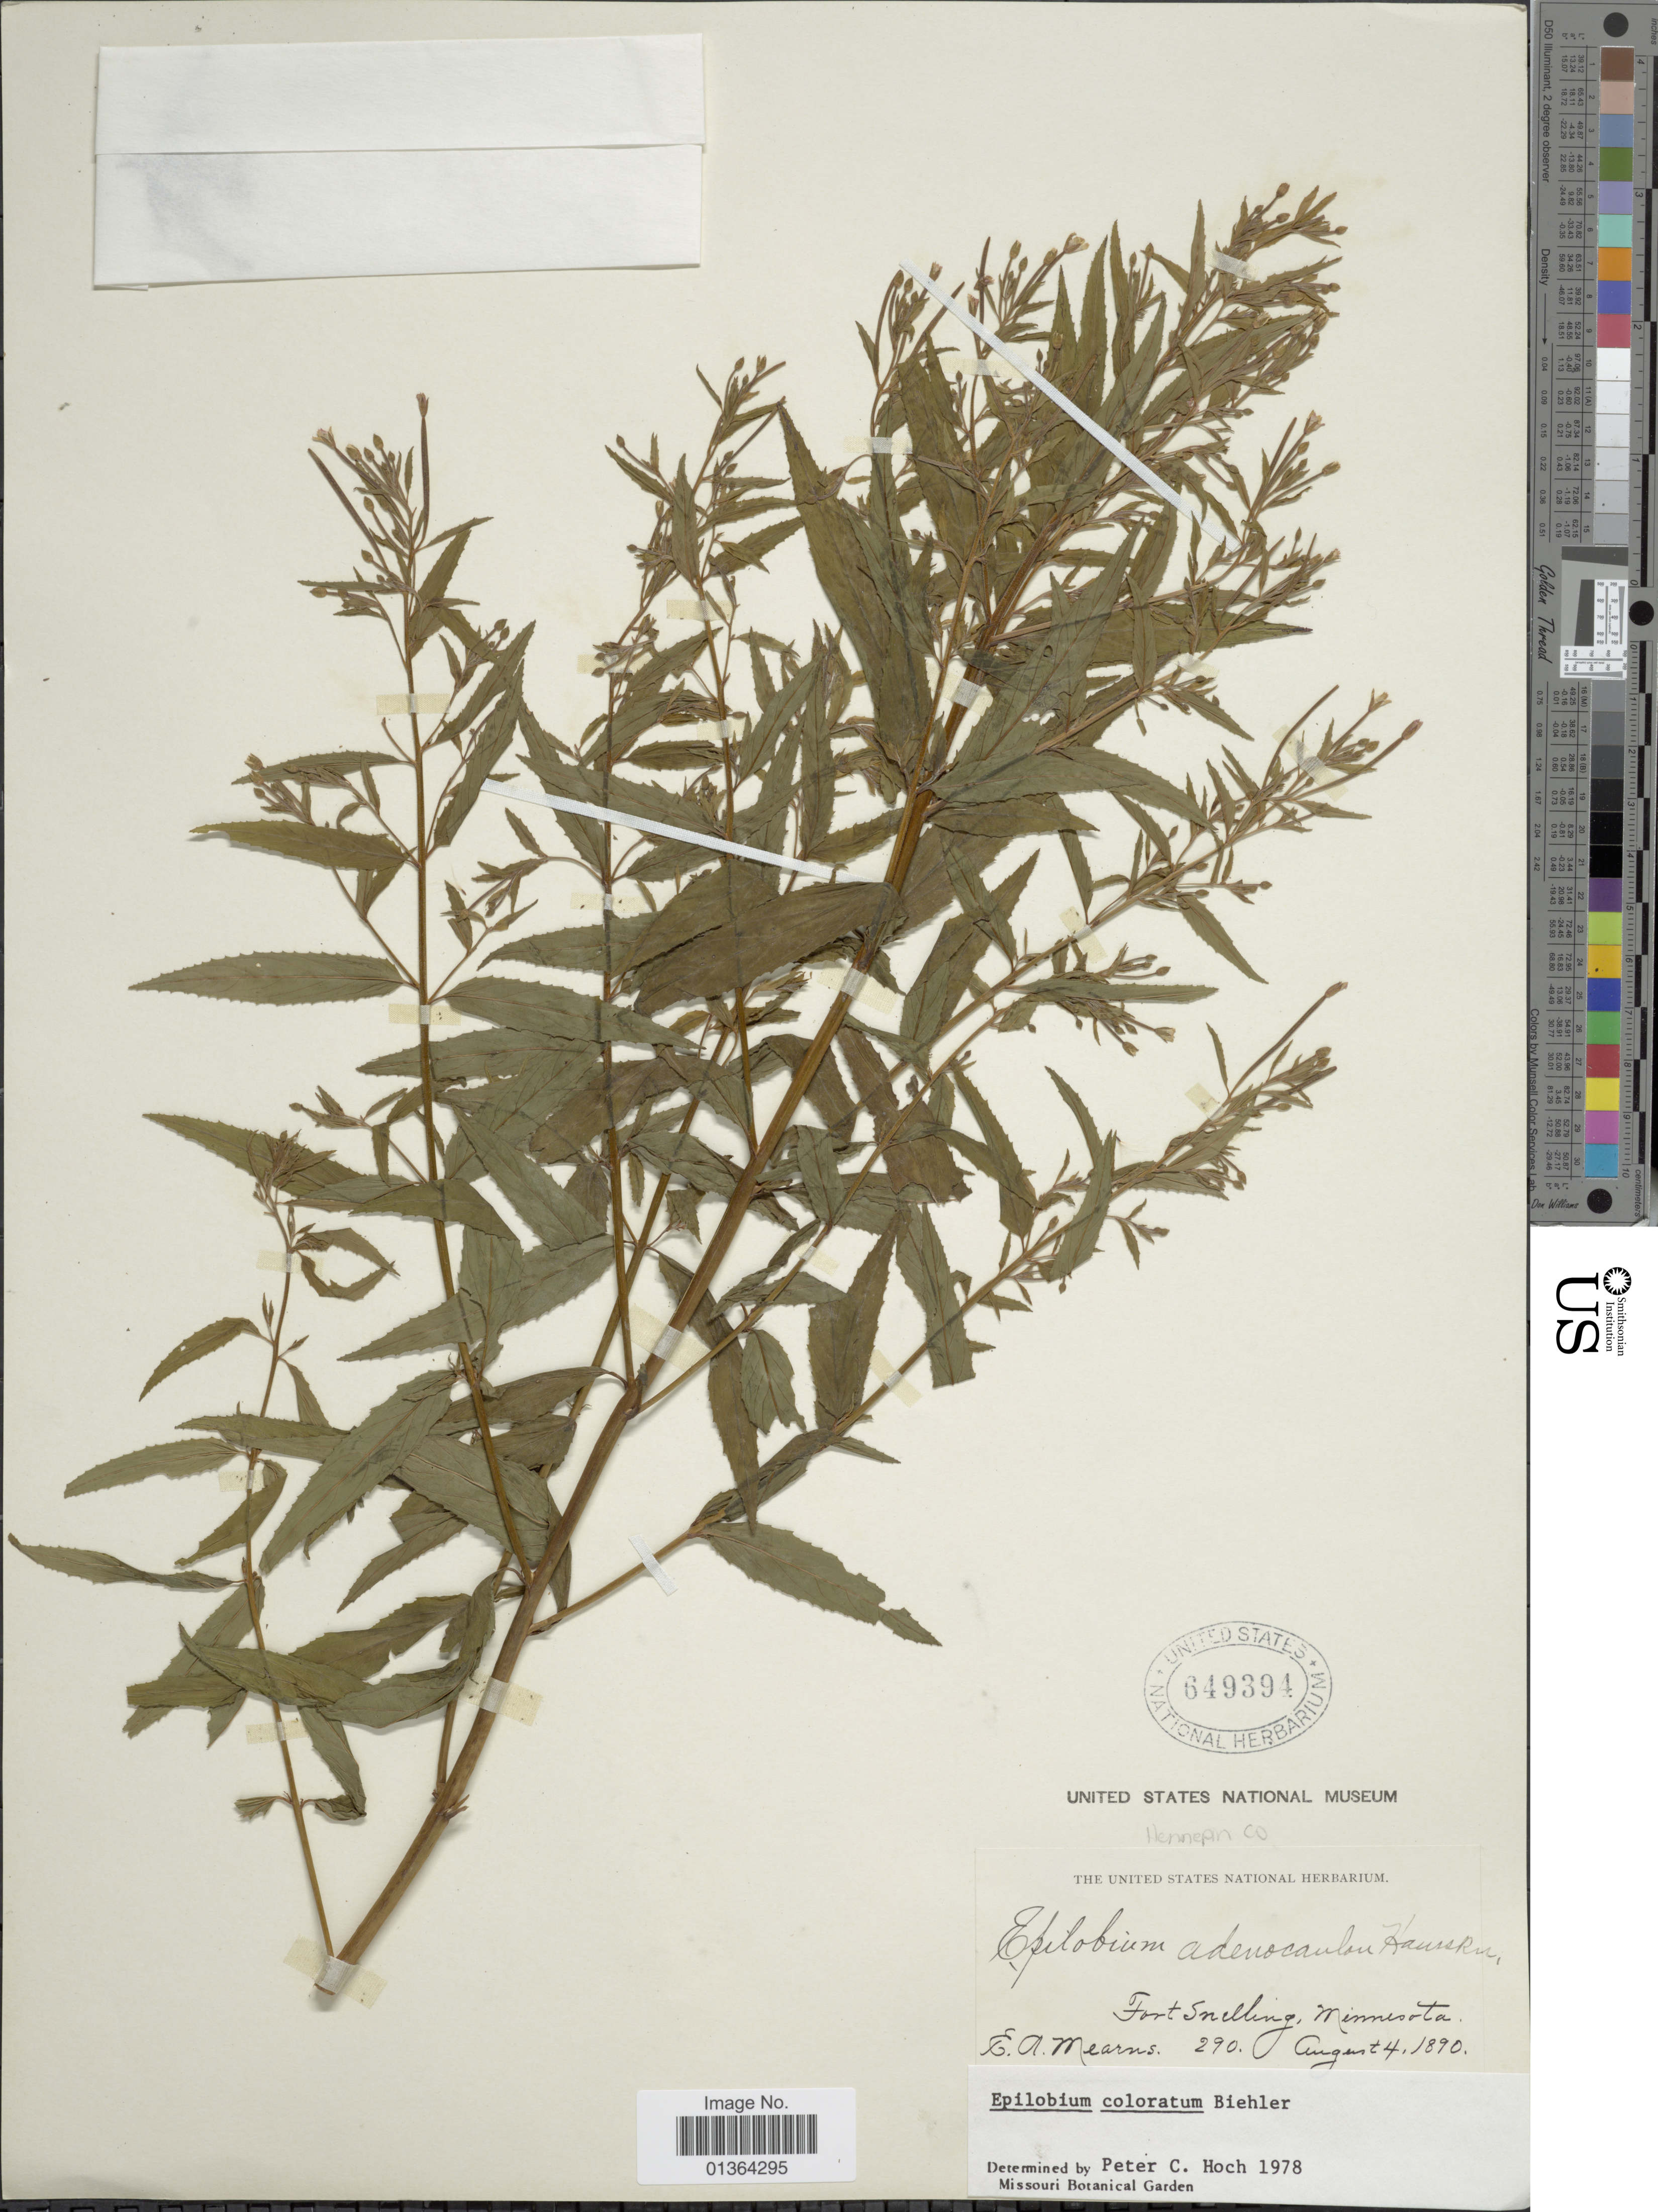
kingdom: Plantae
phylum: Tracheophyta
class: Magnoliopsida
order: Myrtales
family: Onagraceae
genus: Epilobium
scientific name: Epilobium coloratum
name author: Biehler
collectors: E. A. Mearns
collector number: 290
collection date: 1890-08-04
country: United States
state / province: Minnesota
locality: Fort Snelling.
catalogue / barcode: US 649394